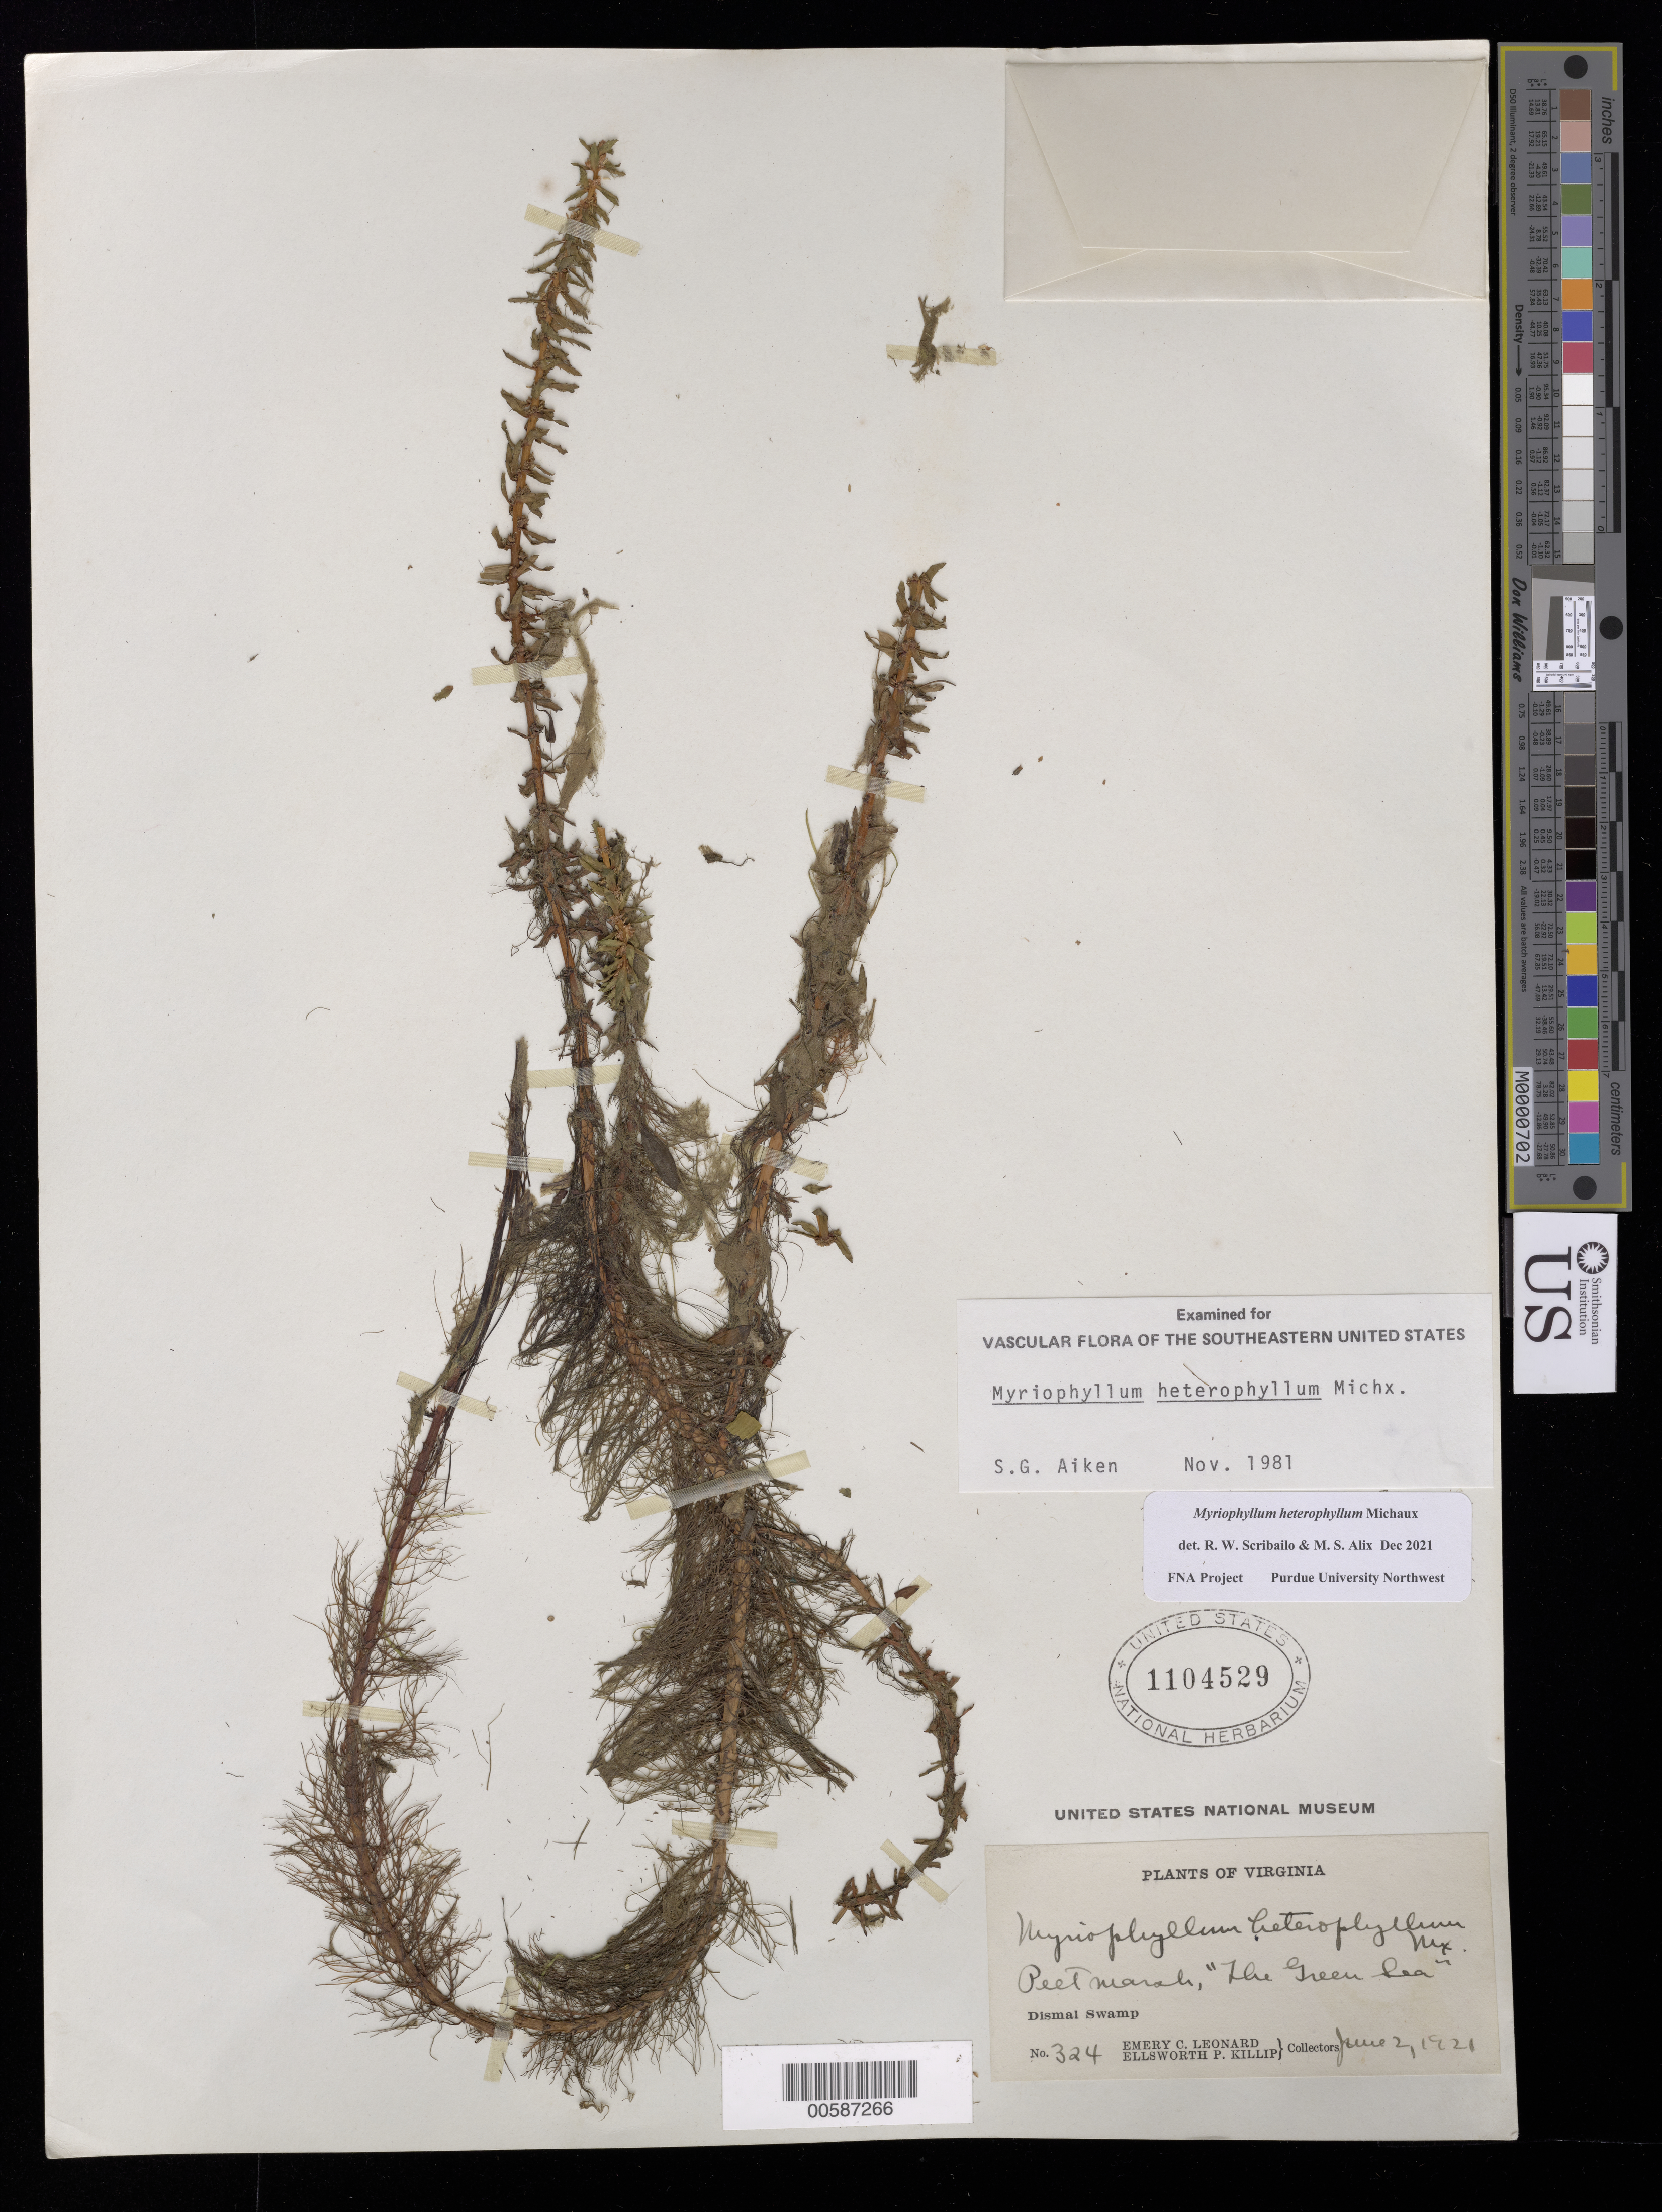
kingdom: Plantae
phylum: Tracheophyta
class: Magnoliopsida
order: Saxifragales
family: Haloragaceae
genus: Myriophyllum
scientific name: Myriophyllum heterophyllum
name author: Michx.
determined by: Scribailo, R. W.; Alix, M. S.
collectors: E. C. Leonard & E. P. Killip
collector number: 324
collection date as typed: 02 Jun 1921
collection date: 1921-06-02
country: United States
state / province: Virginia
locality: Dismal Swamp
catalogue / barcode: US 1104529